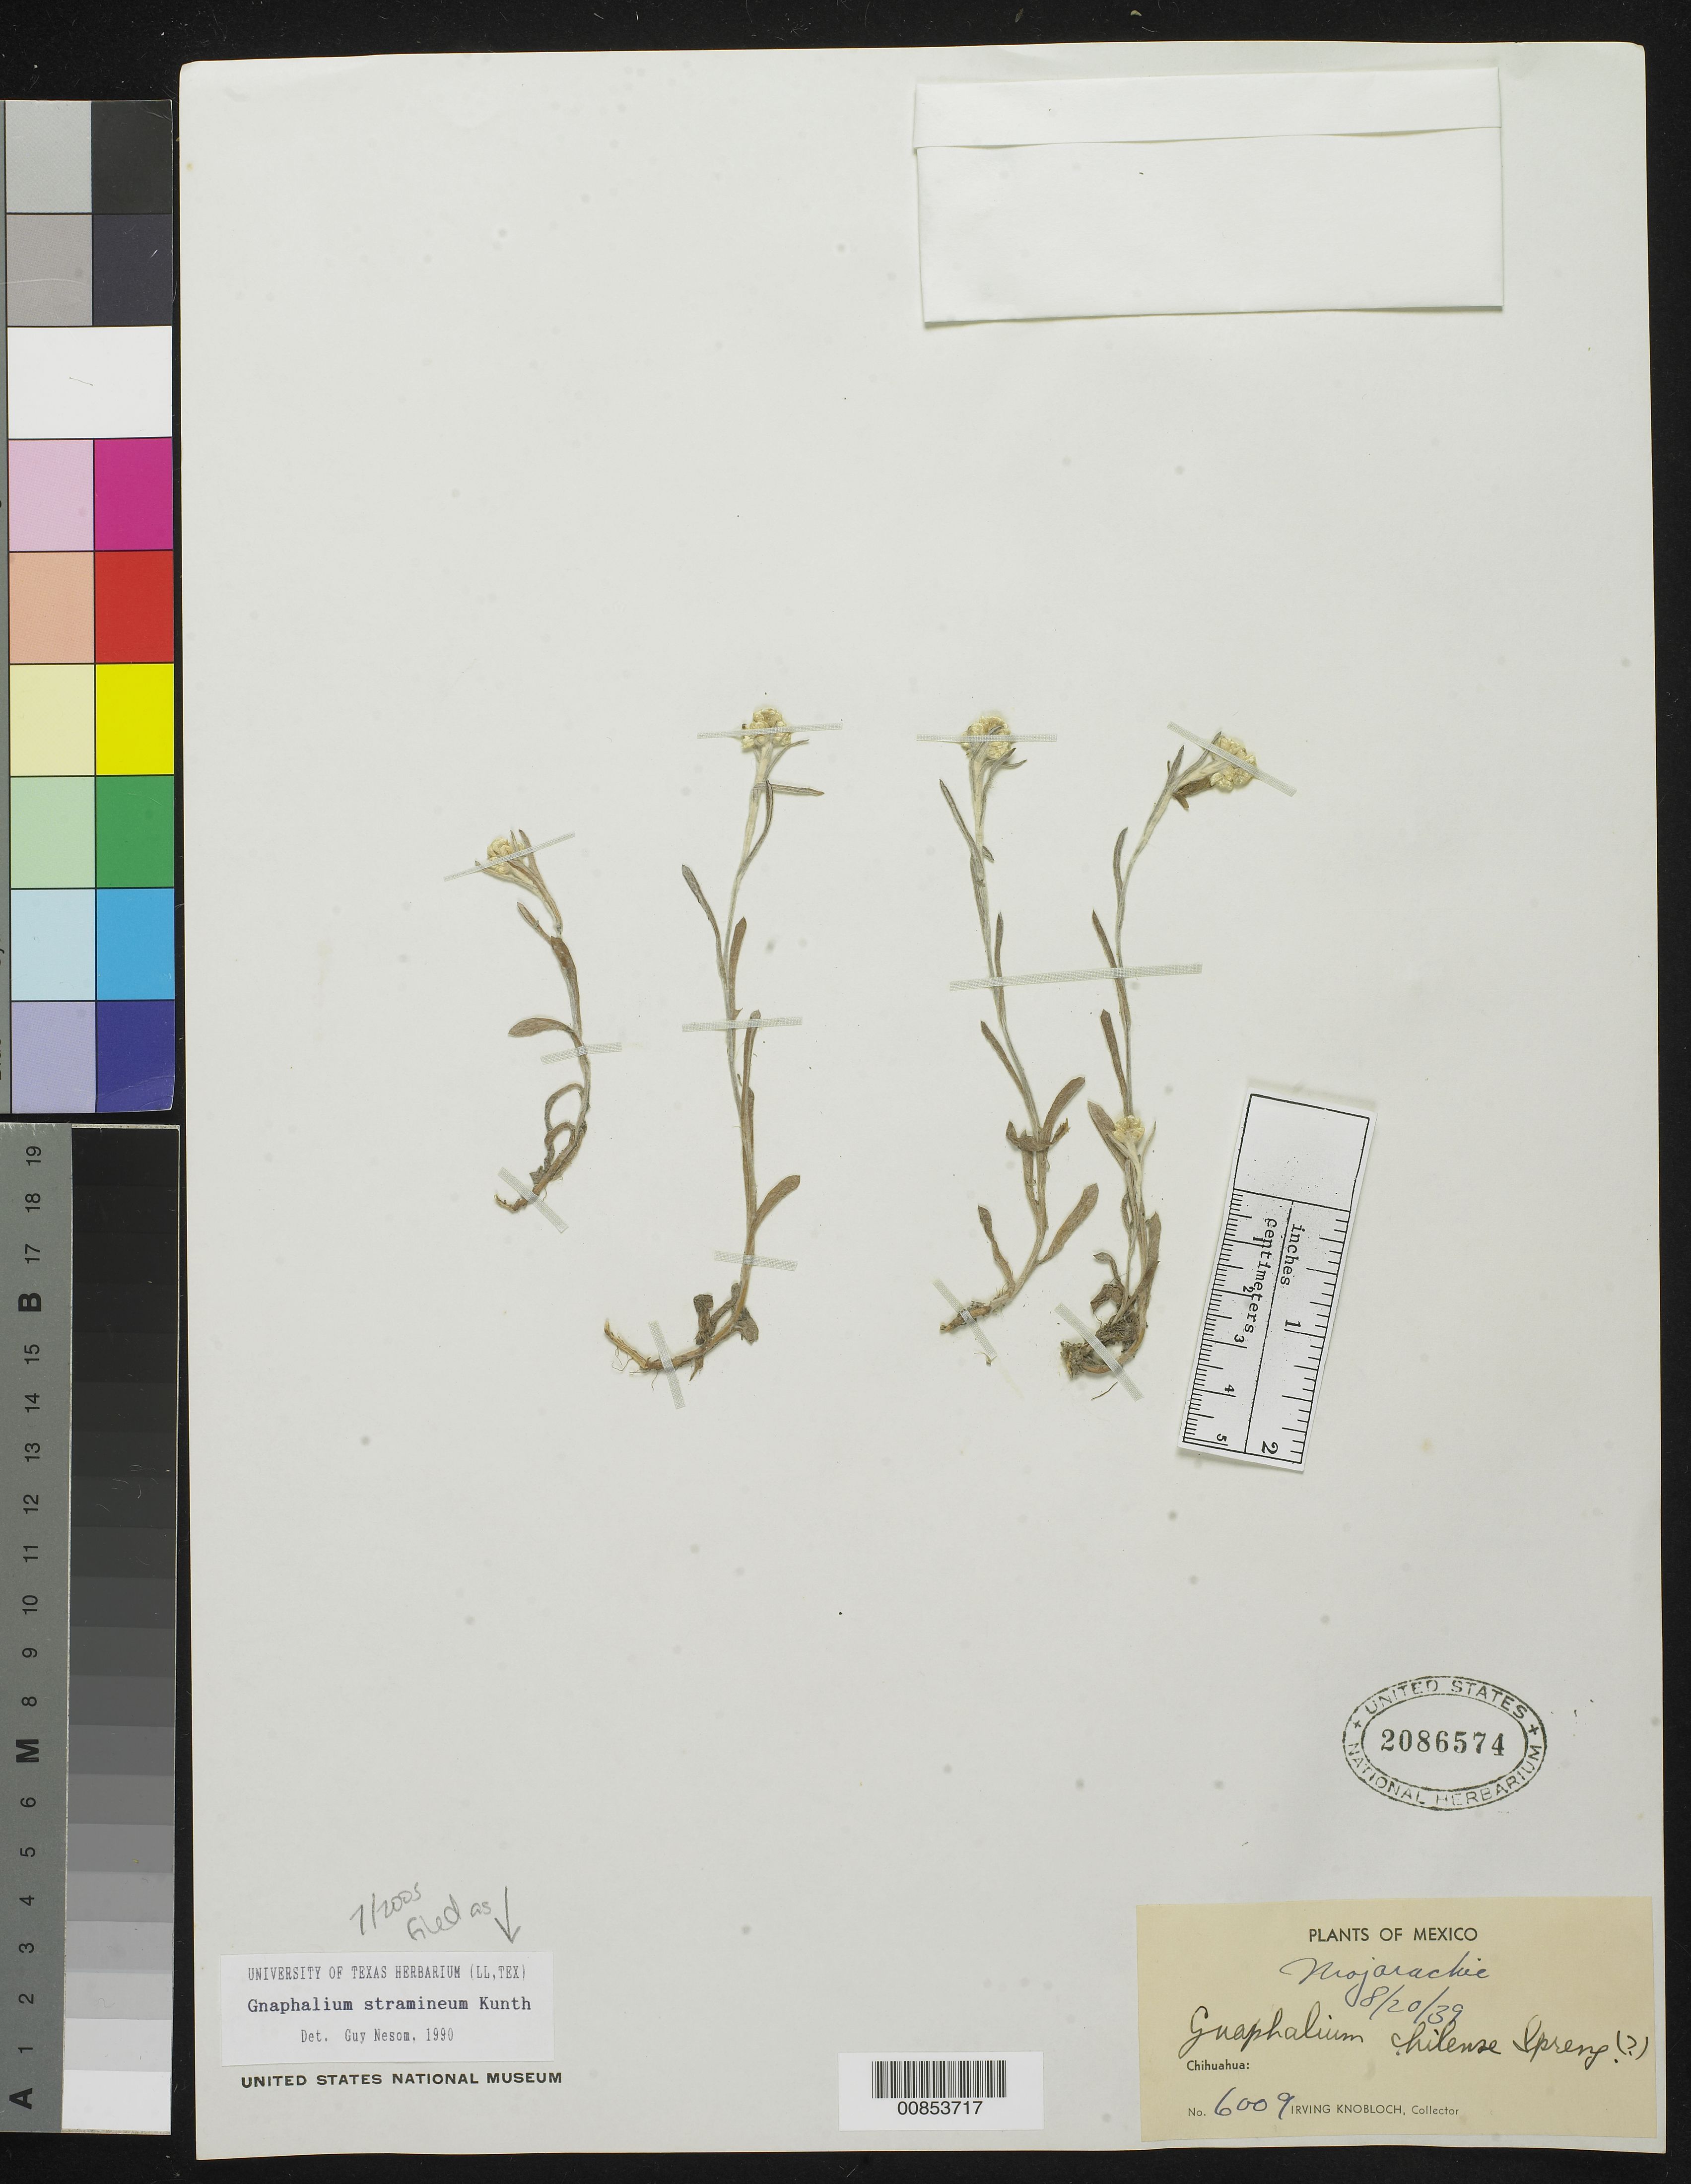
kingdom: Plantae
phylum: Tracheophyta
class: Magnoliopsida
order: Asterales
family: Asteraceae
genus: Pseudognaphalium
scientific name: Pseudognaphalium stramineum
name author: (Kunth) Anderb.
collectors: I. W. Knobloch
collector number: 6009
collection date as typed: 20 Aug 1939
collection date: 1939-08-20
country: Mexico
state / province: Chihuahua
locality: Mojarachic, Chihuahua.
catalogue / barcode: US 2086574